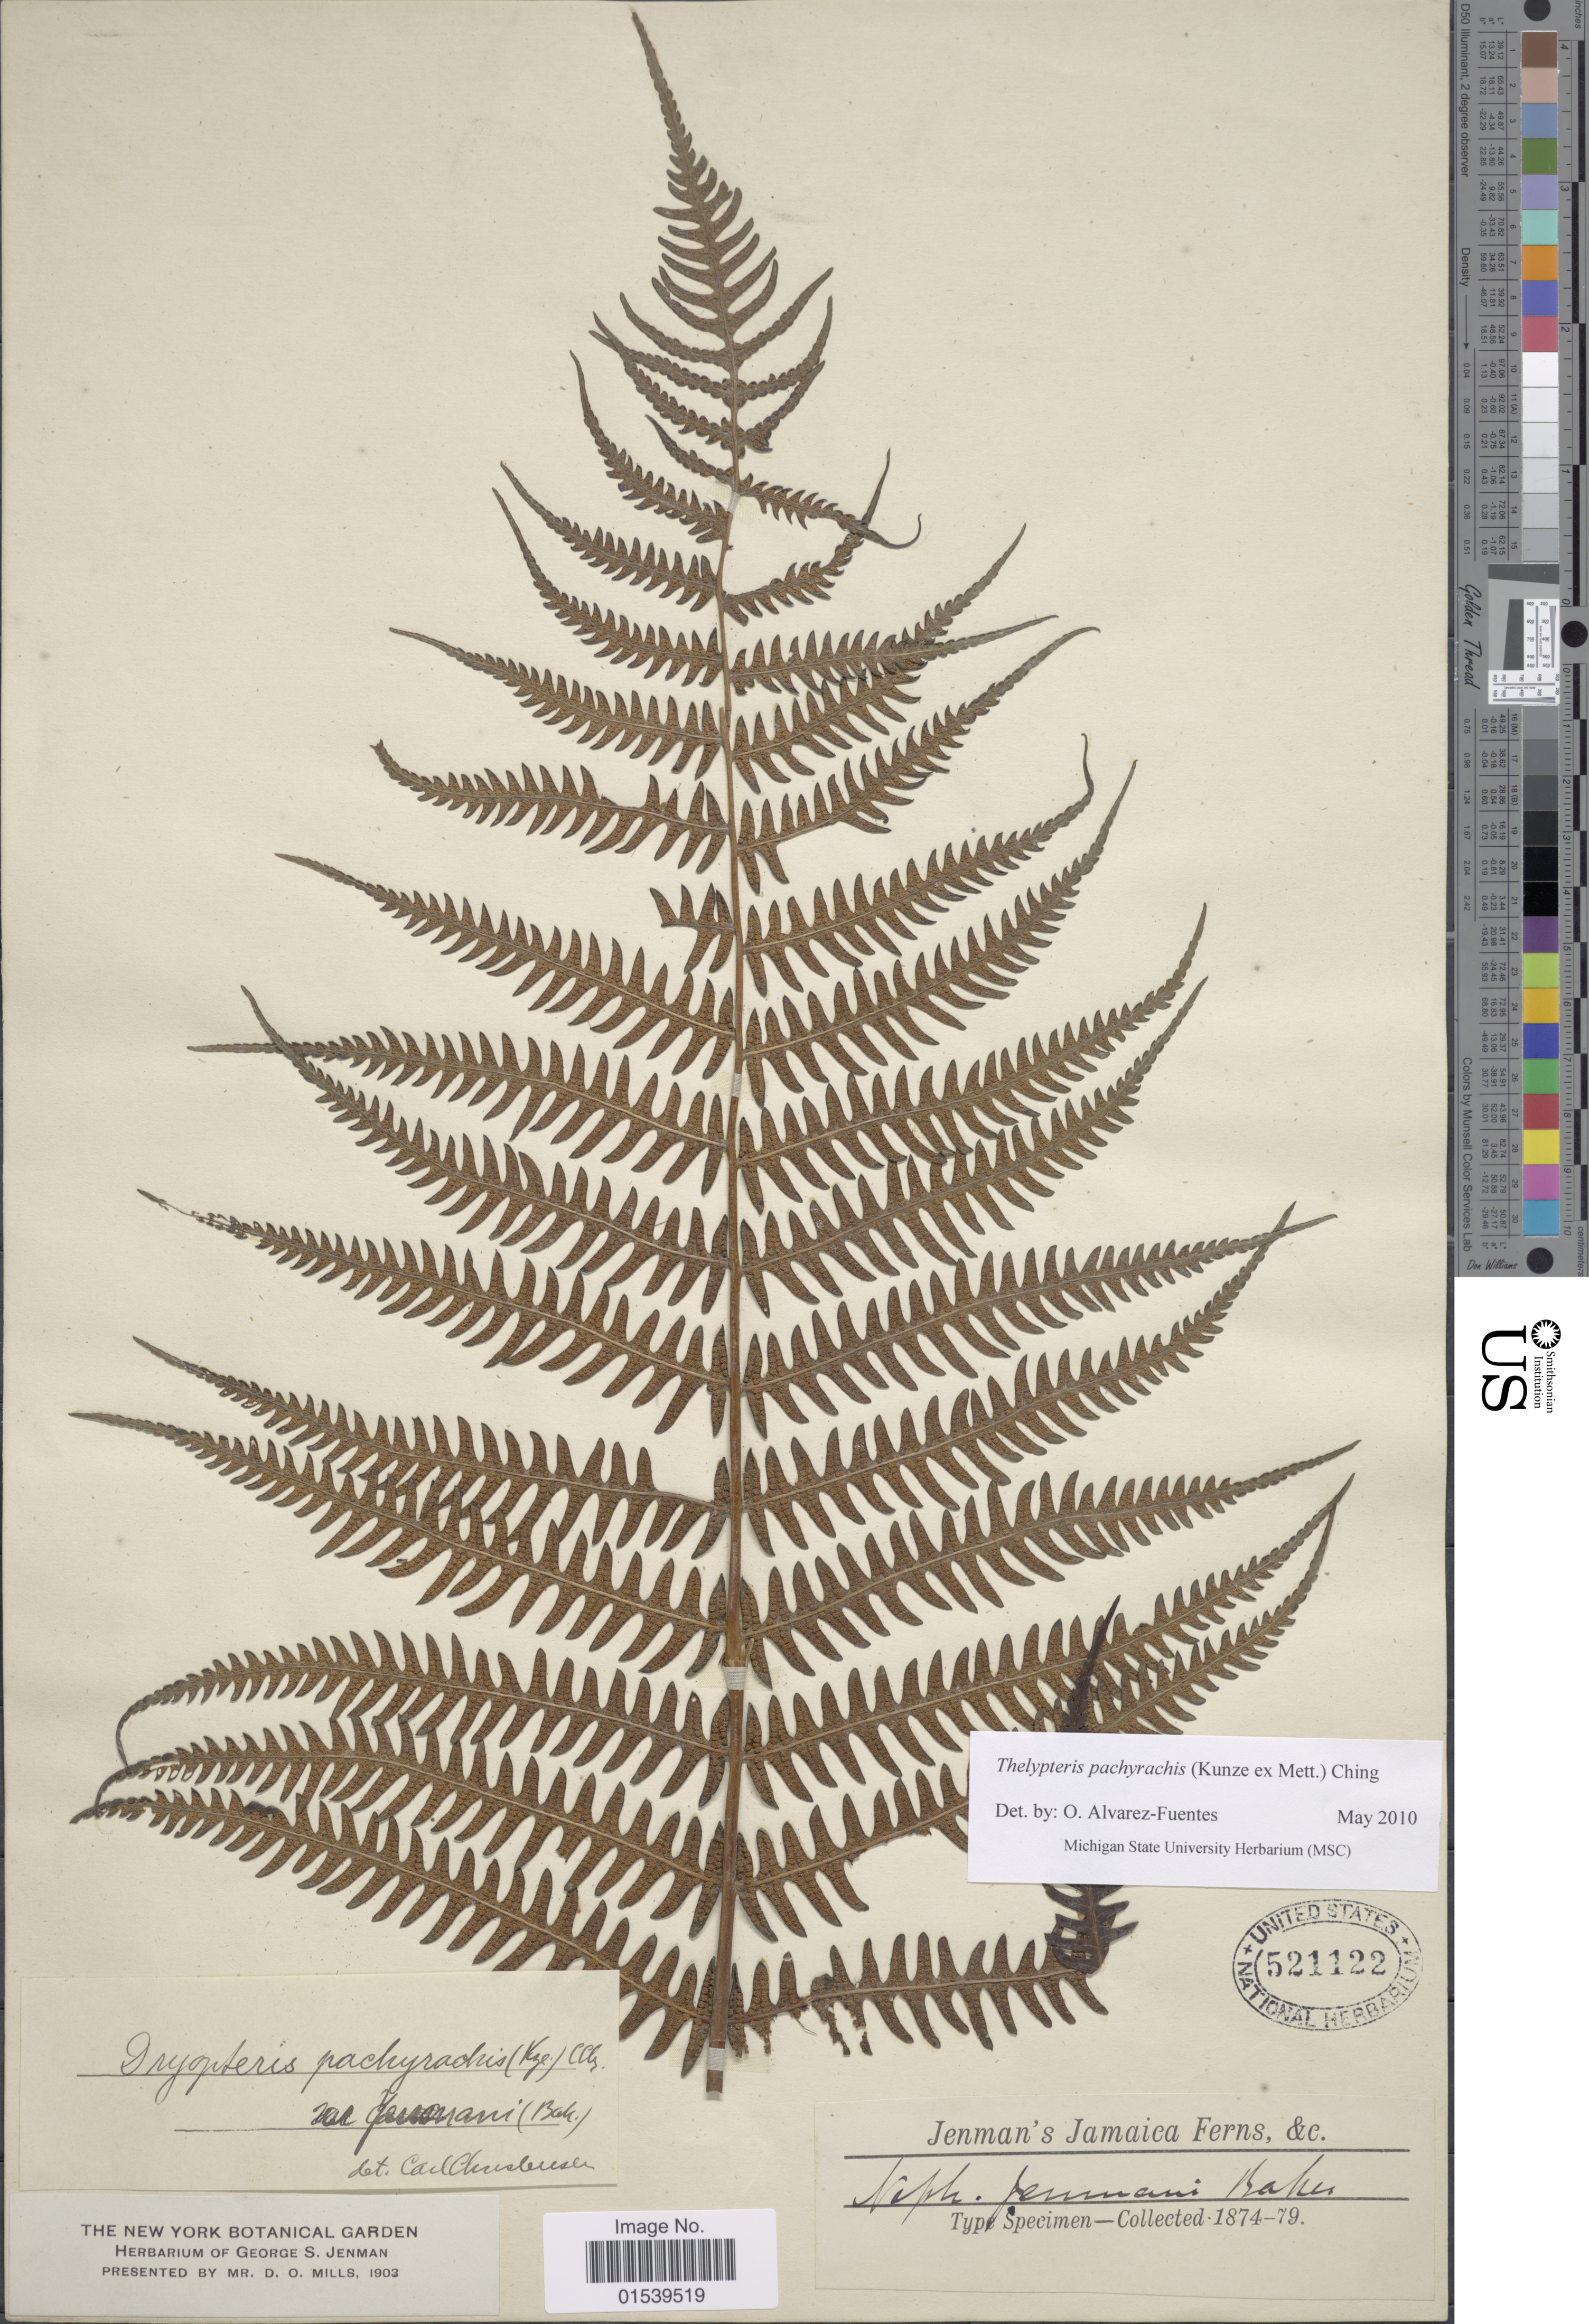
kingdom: Plantae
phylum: Tracheophyta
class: Polypodiopsida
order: Polypodiales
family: Thelypteridaceae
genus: Amauropelta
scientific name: Amauropelta pachyrachis (Kunze) comb. nov., ined 2015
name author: (Kunze)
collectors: G. S. Jenman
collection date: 1874/1879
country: Jamaica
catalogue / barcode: US 521122